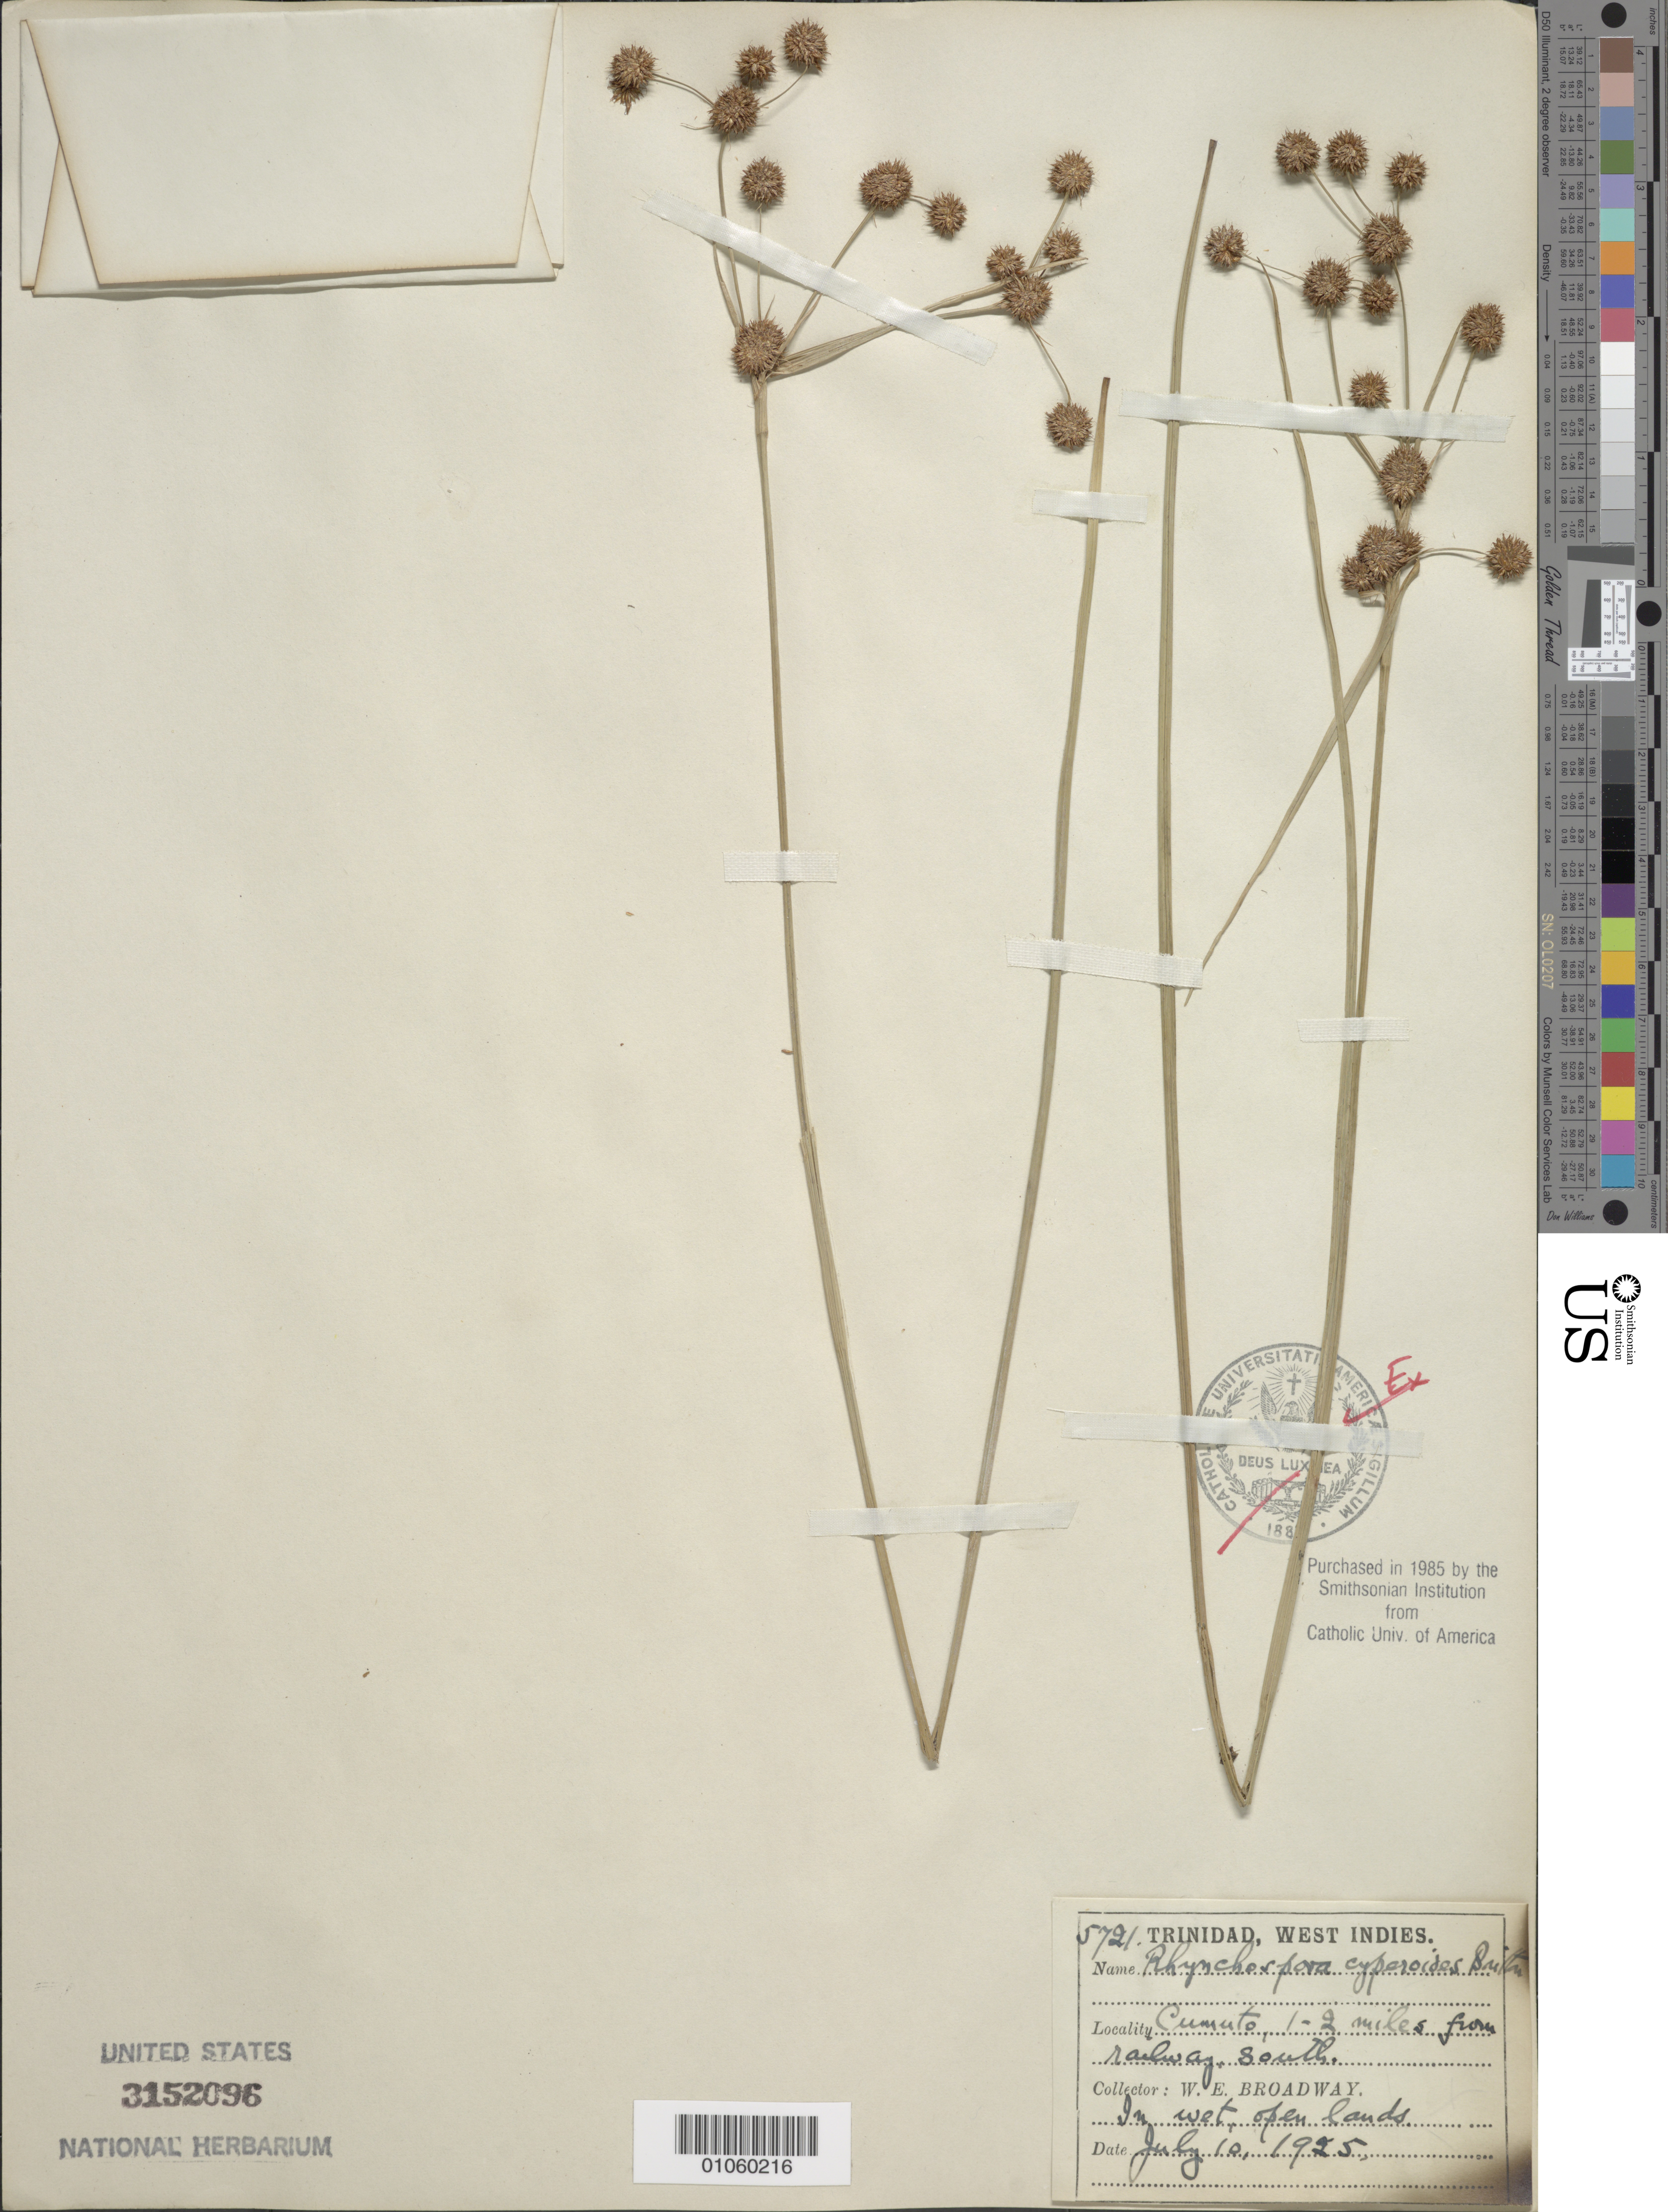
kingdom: Plantae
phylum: Tracheophyta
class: Liliopsida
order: Poales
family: Cyperaceae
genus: Rhynchospora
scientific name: Rhynchospora holoschoenoides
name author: (Rich.) Herter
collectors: W. E. Broadway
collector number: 5721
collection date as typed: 10 Jul 1925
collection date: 1925-07-10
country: Trinidad and Tobago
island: Trinidad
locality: Cumuto, 1-2 miles from railway S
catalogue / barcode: US 3152096